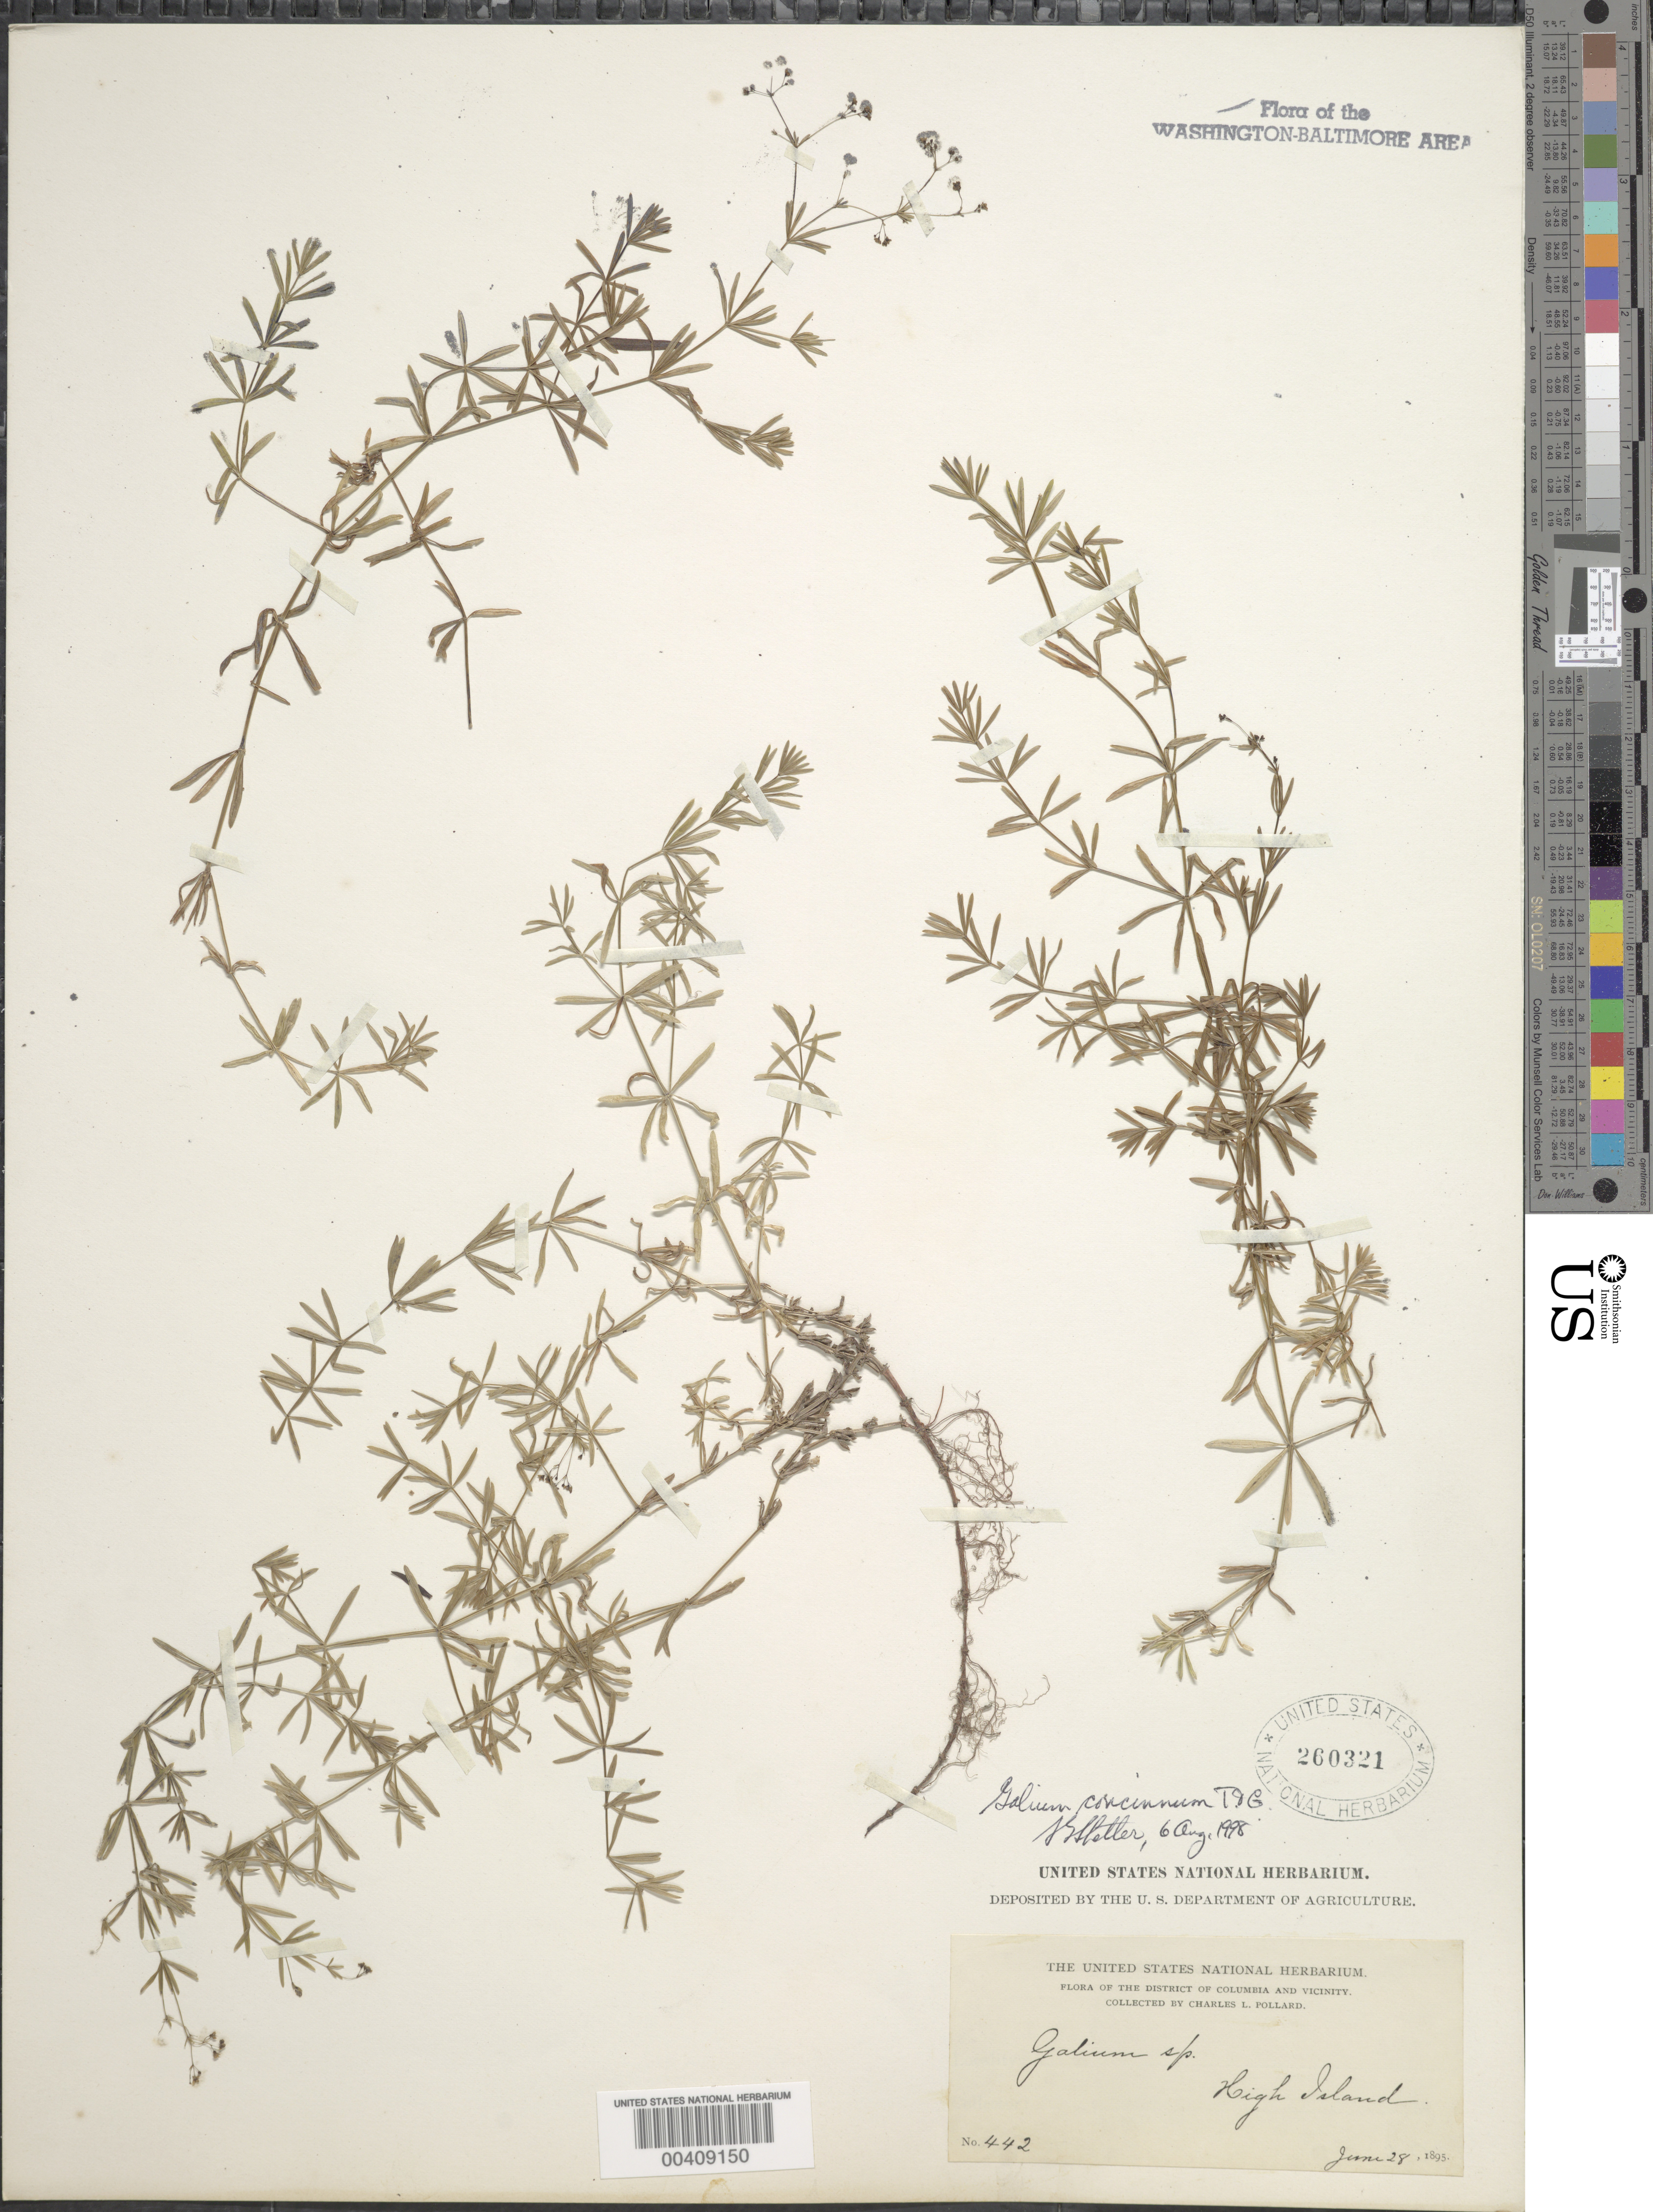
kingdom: Plantae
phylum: Tracheophyta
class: Magnoliopsida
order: Gentianales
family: Rubiaceae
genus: Galium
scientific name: Galium concinnum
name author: Torr. & A. Gray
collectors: C. L. Pollard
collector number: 442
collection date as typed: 28 Jun 1895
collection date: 1895-06-28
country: United States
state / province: Maryland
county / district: Montgomery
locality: High Island C. & O. Canal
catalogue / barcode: US 260321